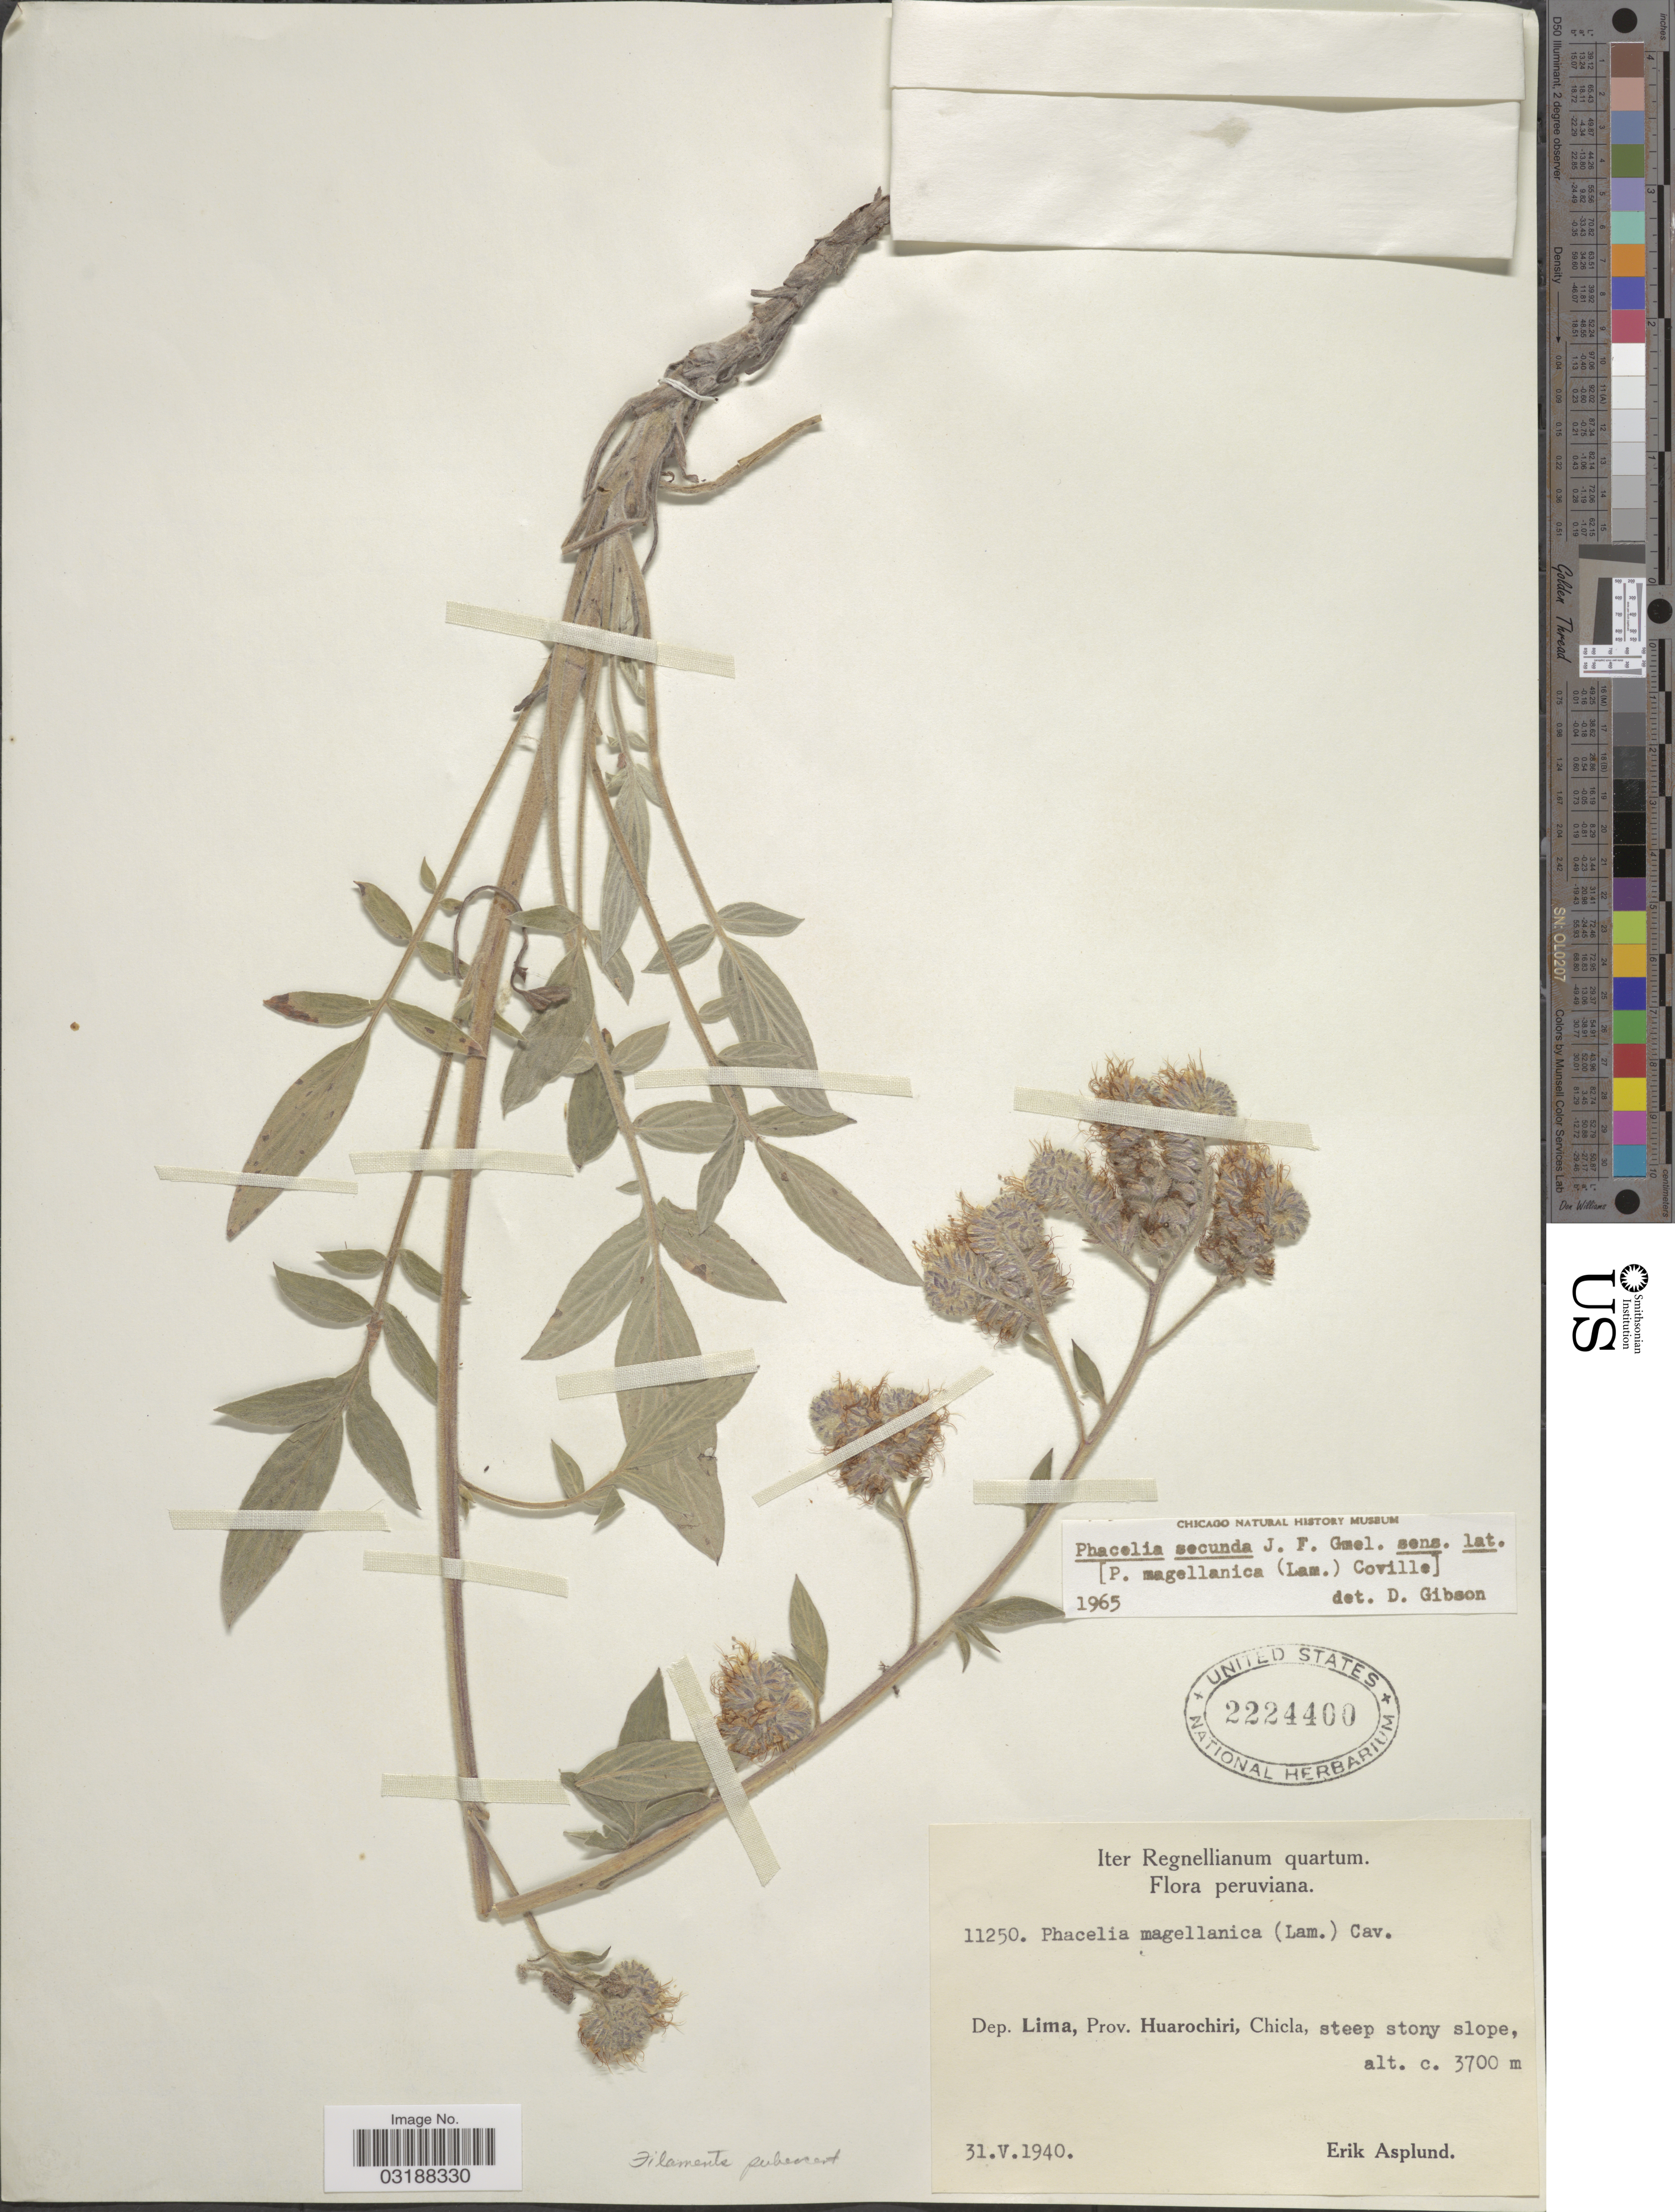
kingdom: Plantae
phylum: Tracheophyta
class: Magnoliopsida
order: Boraginales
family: Hydrophyllaceae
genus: Phacelia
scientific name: Phacelia secunda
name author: J.F. Gmel.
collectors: E. Asplund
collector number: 11250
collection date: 1940-05-31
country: Peru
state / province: Lima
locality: Dep. Lima, Prov. Huarochiri, Chicla.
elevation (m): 3700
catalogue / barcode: US 2224400